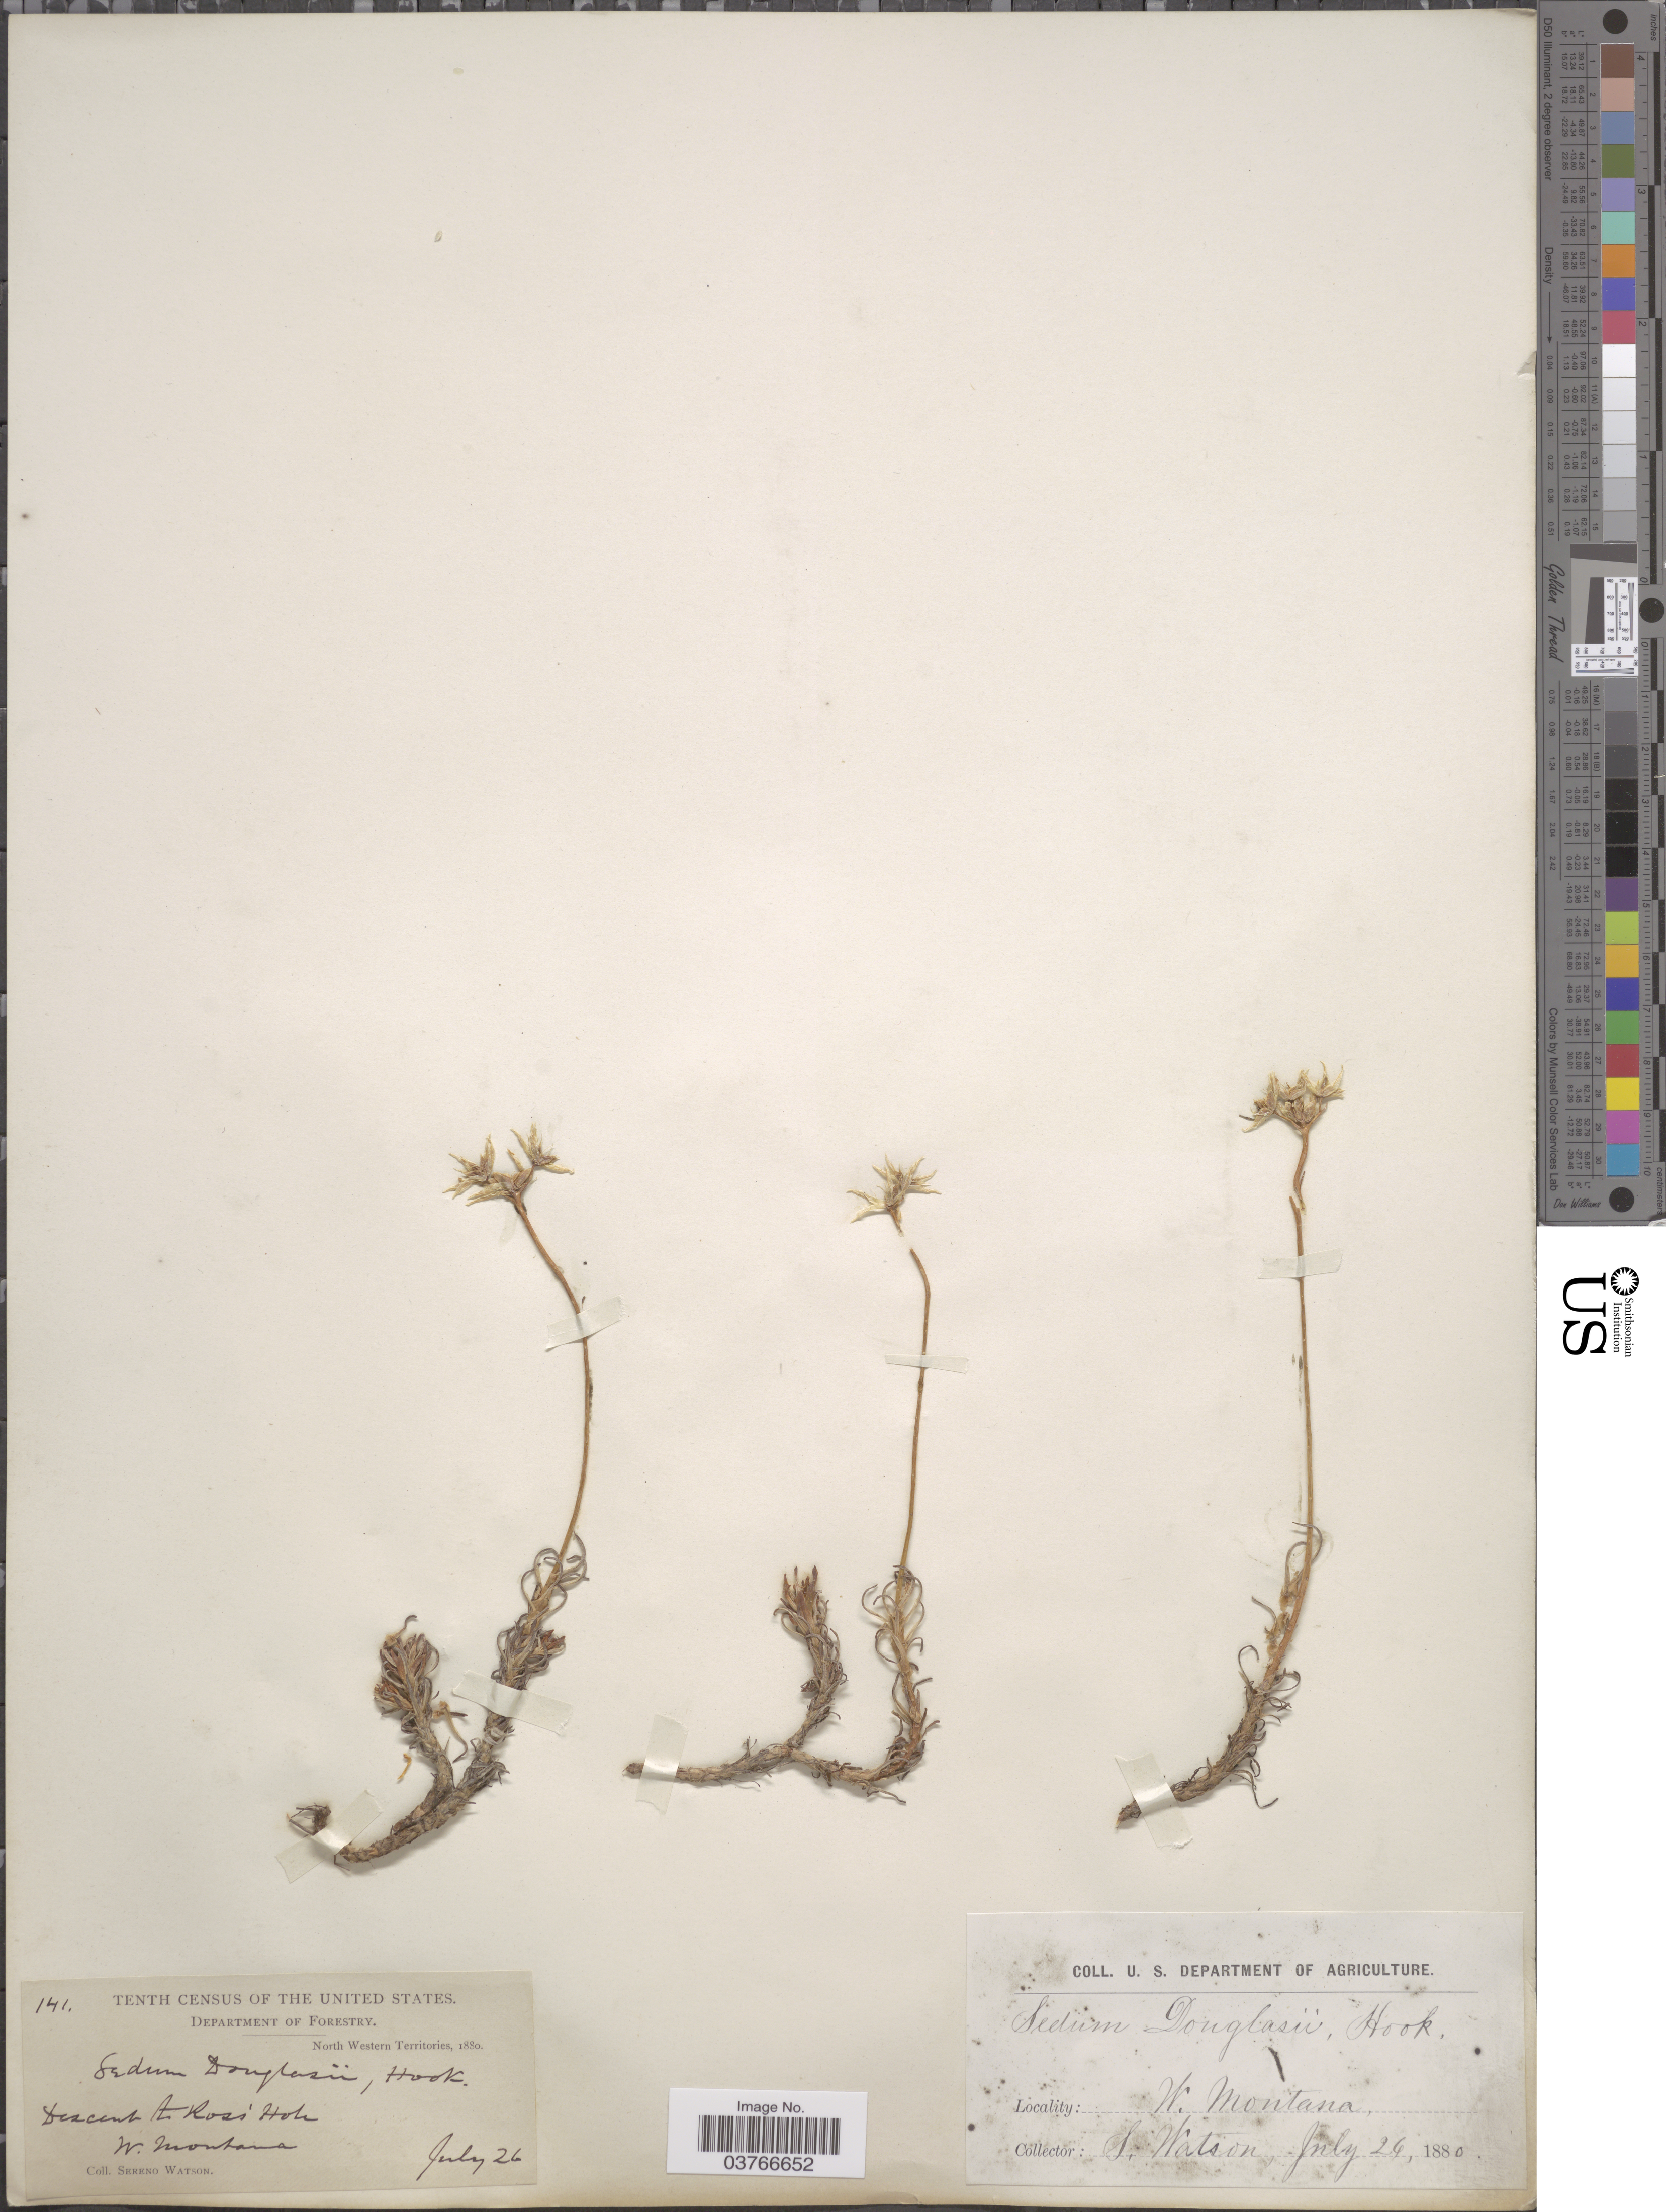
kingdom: Plantae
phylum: Tracheophyta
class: Magnoliopsida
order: Saxifragales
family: Crassulaceae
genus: Sedum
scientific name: Sedum stenopetalum var. stenopetalum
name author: Pursh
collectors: S. Watson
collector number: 141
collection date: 1880-07-26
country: United States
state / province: Montana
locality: Descent to Ross' Hole. W. Montana.